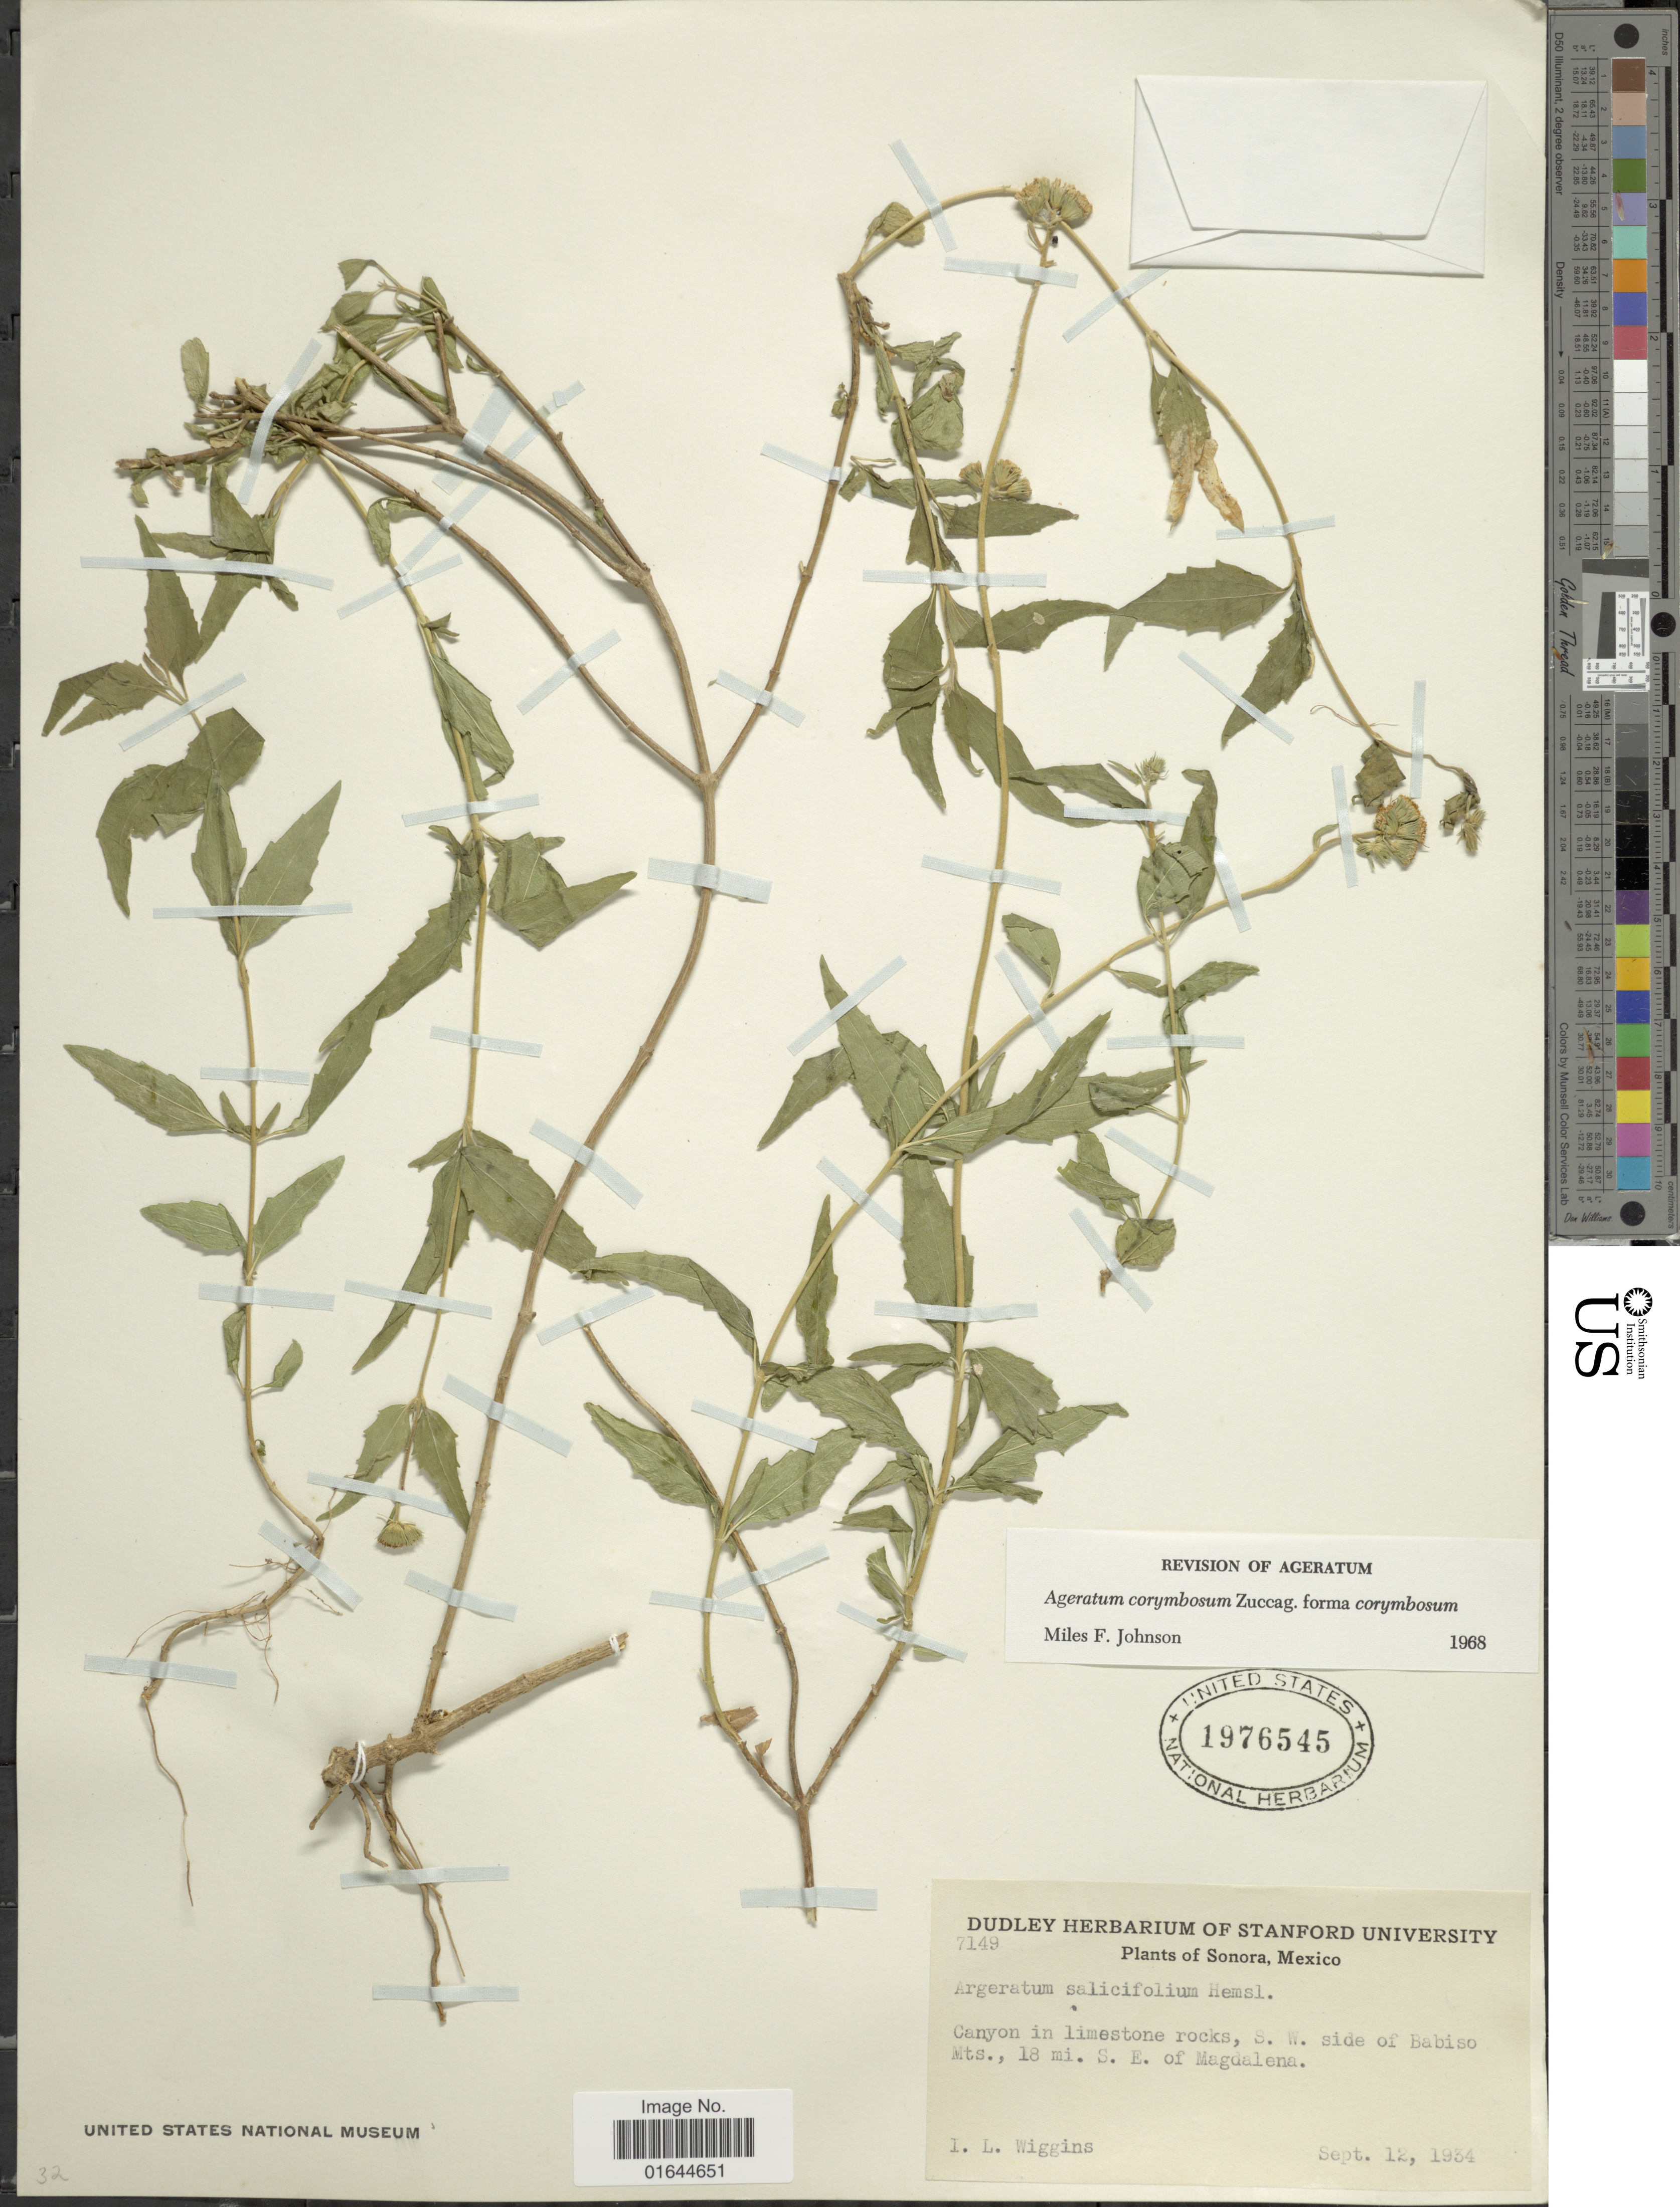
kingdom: Plantae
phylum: Tracheophyta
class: Magnoliopsida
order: Asterales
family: Asteraceae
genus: Ageratum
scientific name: Ageratum corymbosum f. corymbosum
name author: Zuccagni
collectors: I. L. Wiggins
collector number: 7149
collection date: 1934-09-12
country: Mexico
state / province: Sonora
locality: Sonora, mexico, Canyon in limestone rocks, S.W. side of Babiso Mts, 18 mi. S.E. of Magdalena.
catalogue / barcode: US 1976545